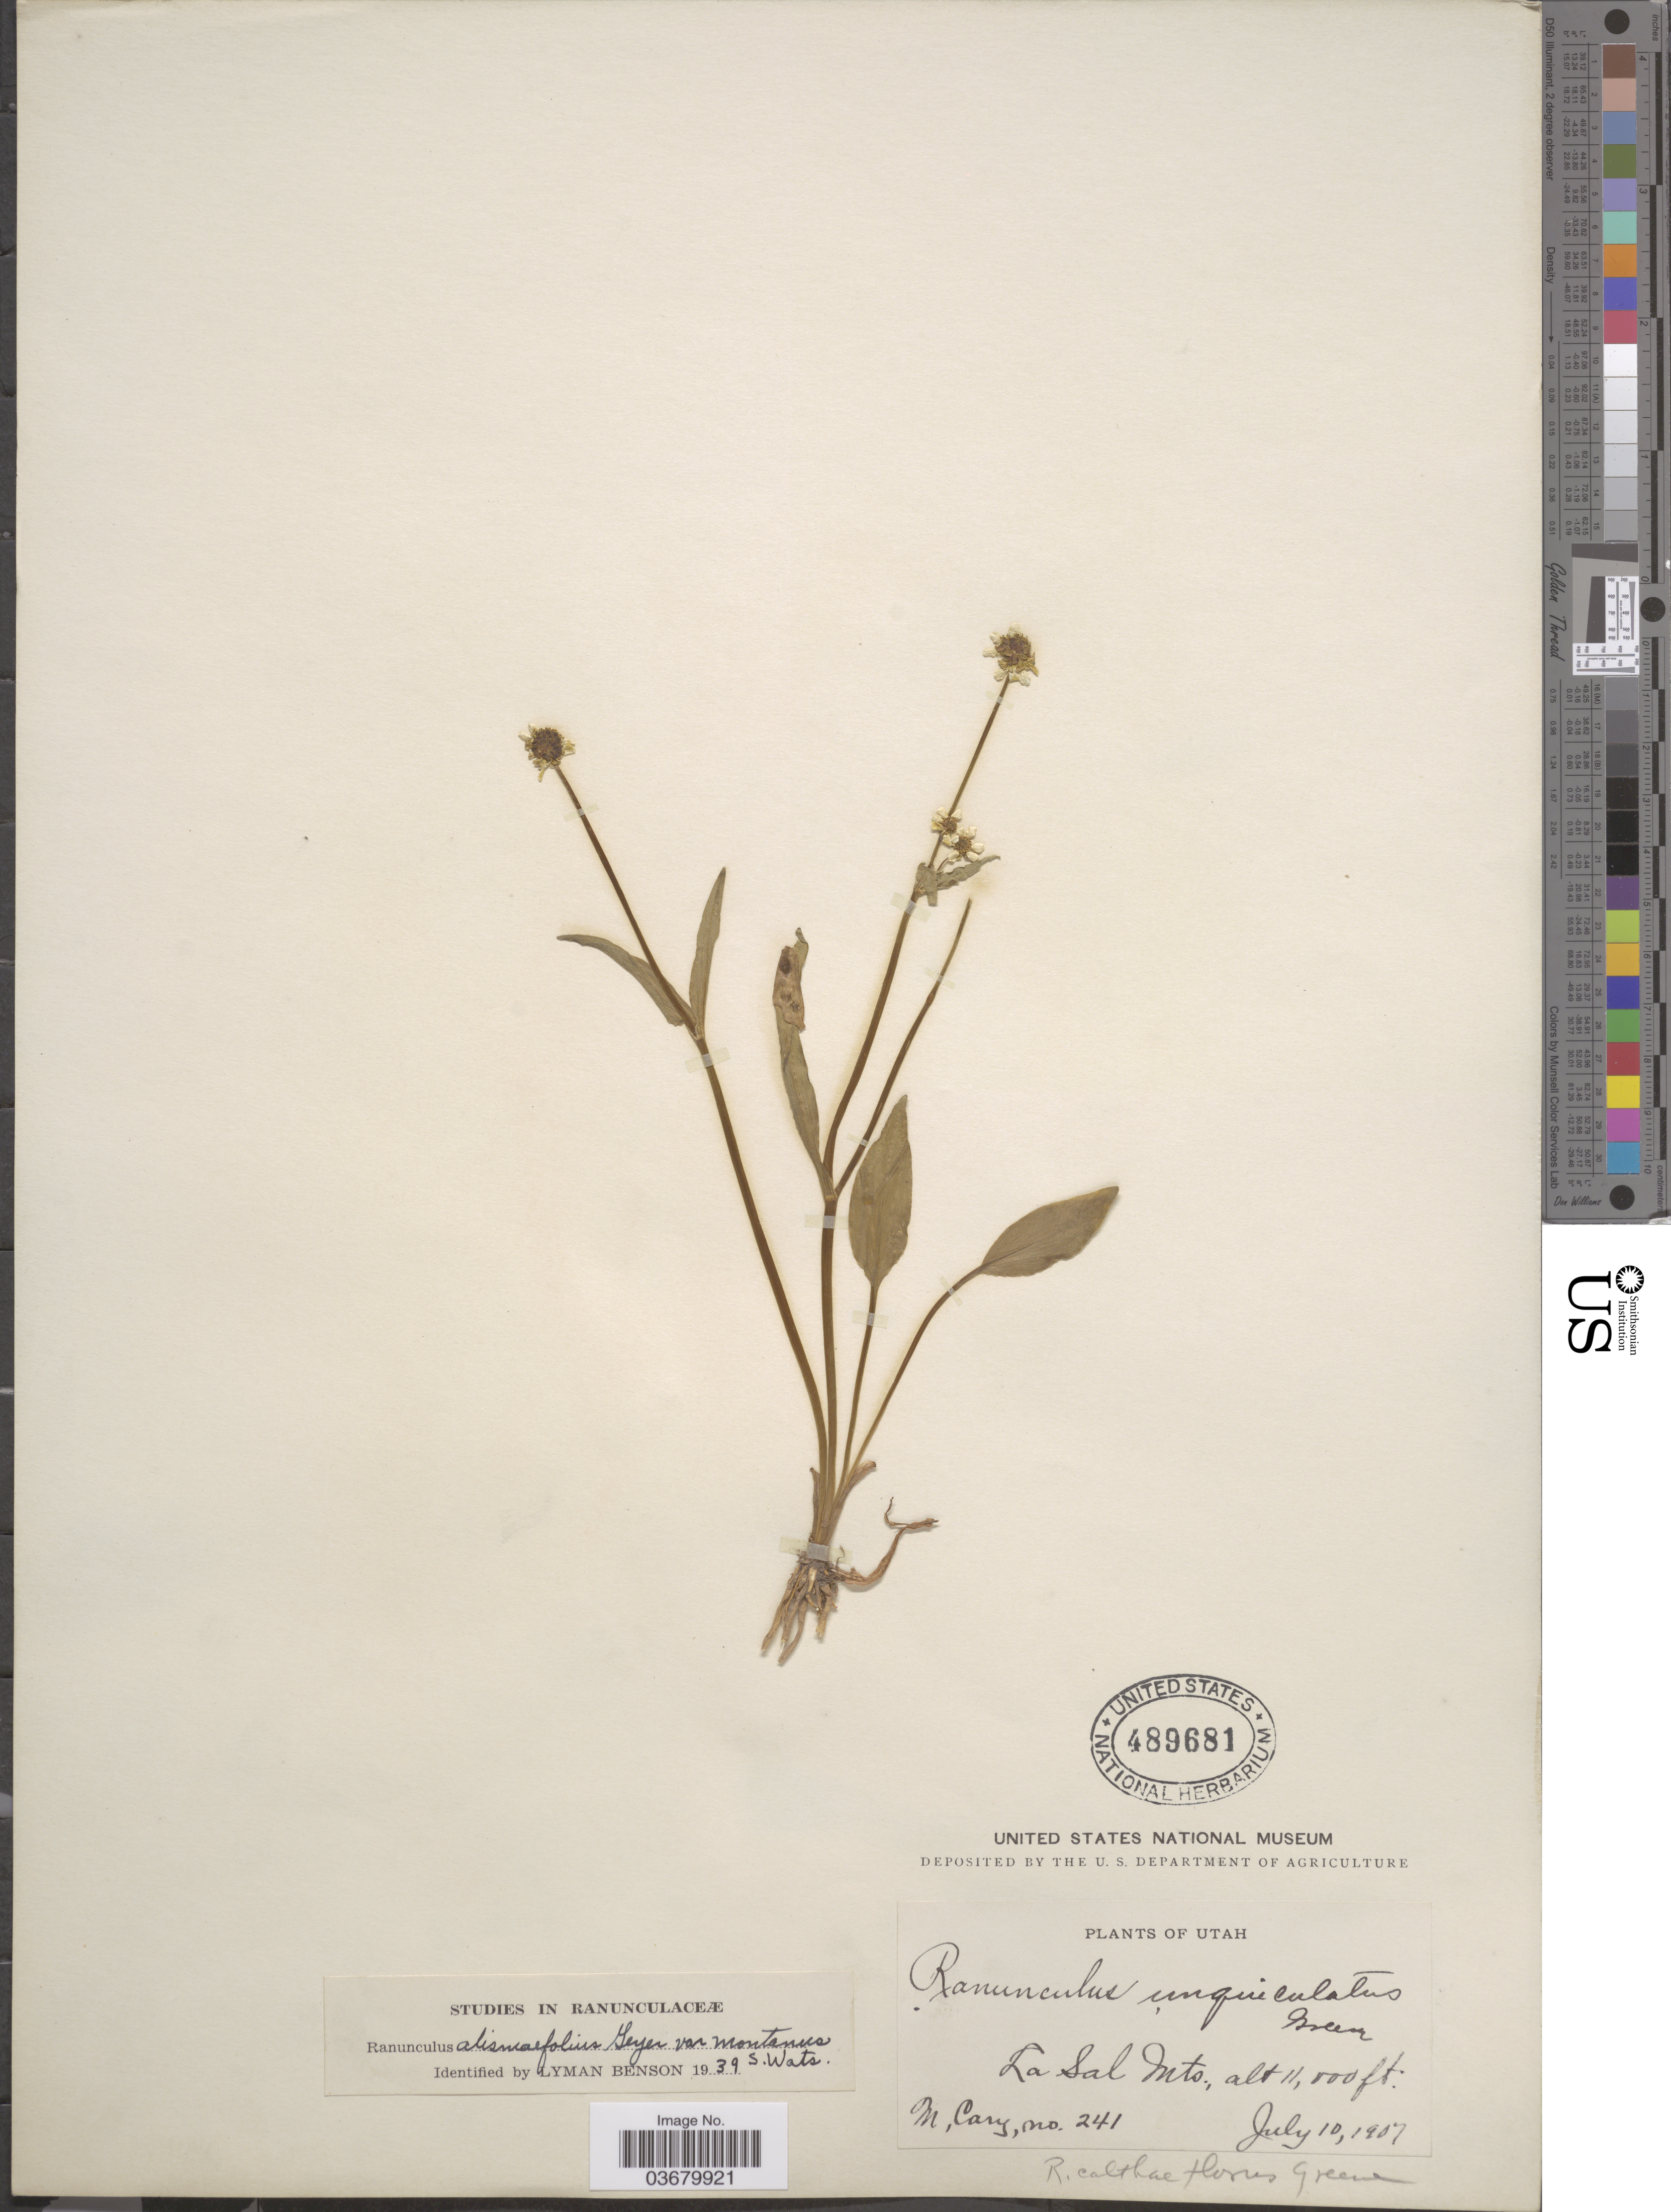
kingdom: Plantae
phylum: Tracheophyta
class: Magnoliopsida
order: Ranunculales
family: Ranunculaceae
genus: Ranunculus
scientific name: Ranunculus alismifolius var. montanus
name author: S. Watson in C. King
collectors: M. Cary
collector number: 241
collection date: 1907-07-10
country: United States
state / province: Utah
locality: La Sal Mts.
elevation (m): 3353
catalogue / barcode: US 489681